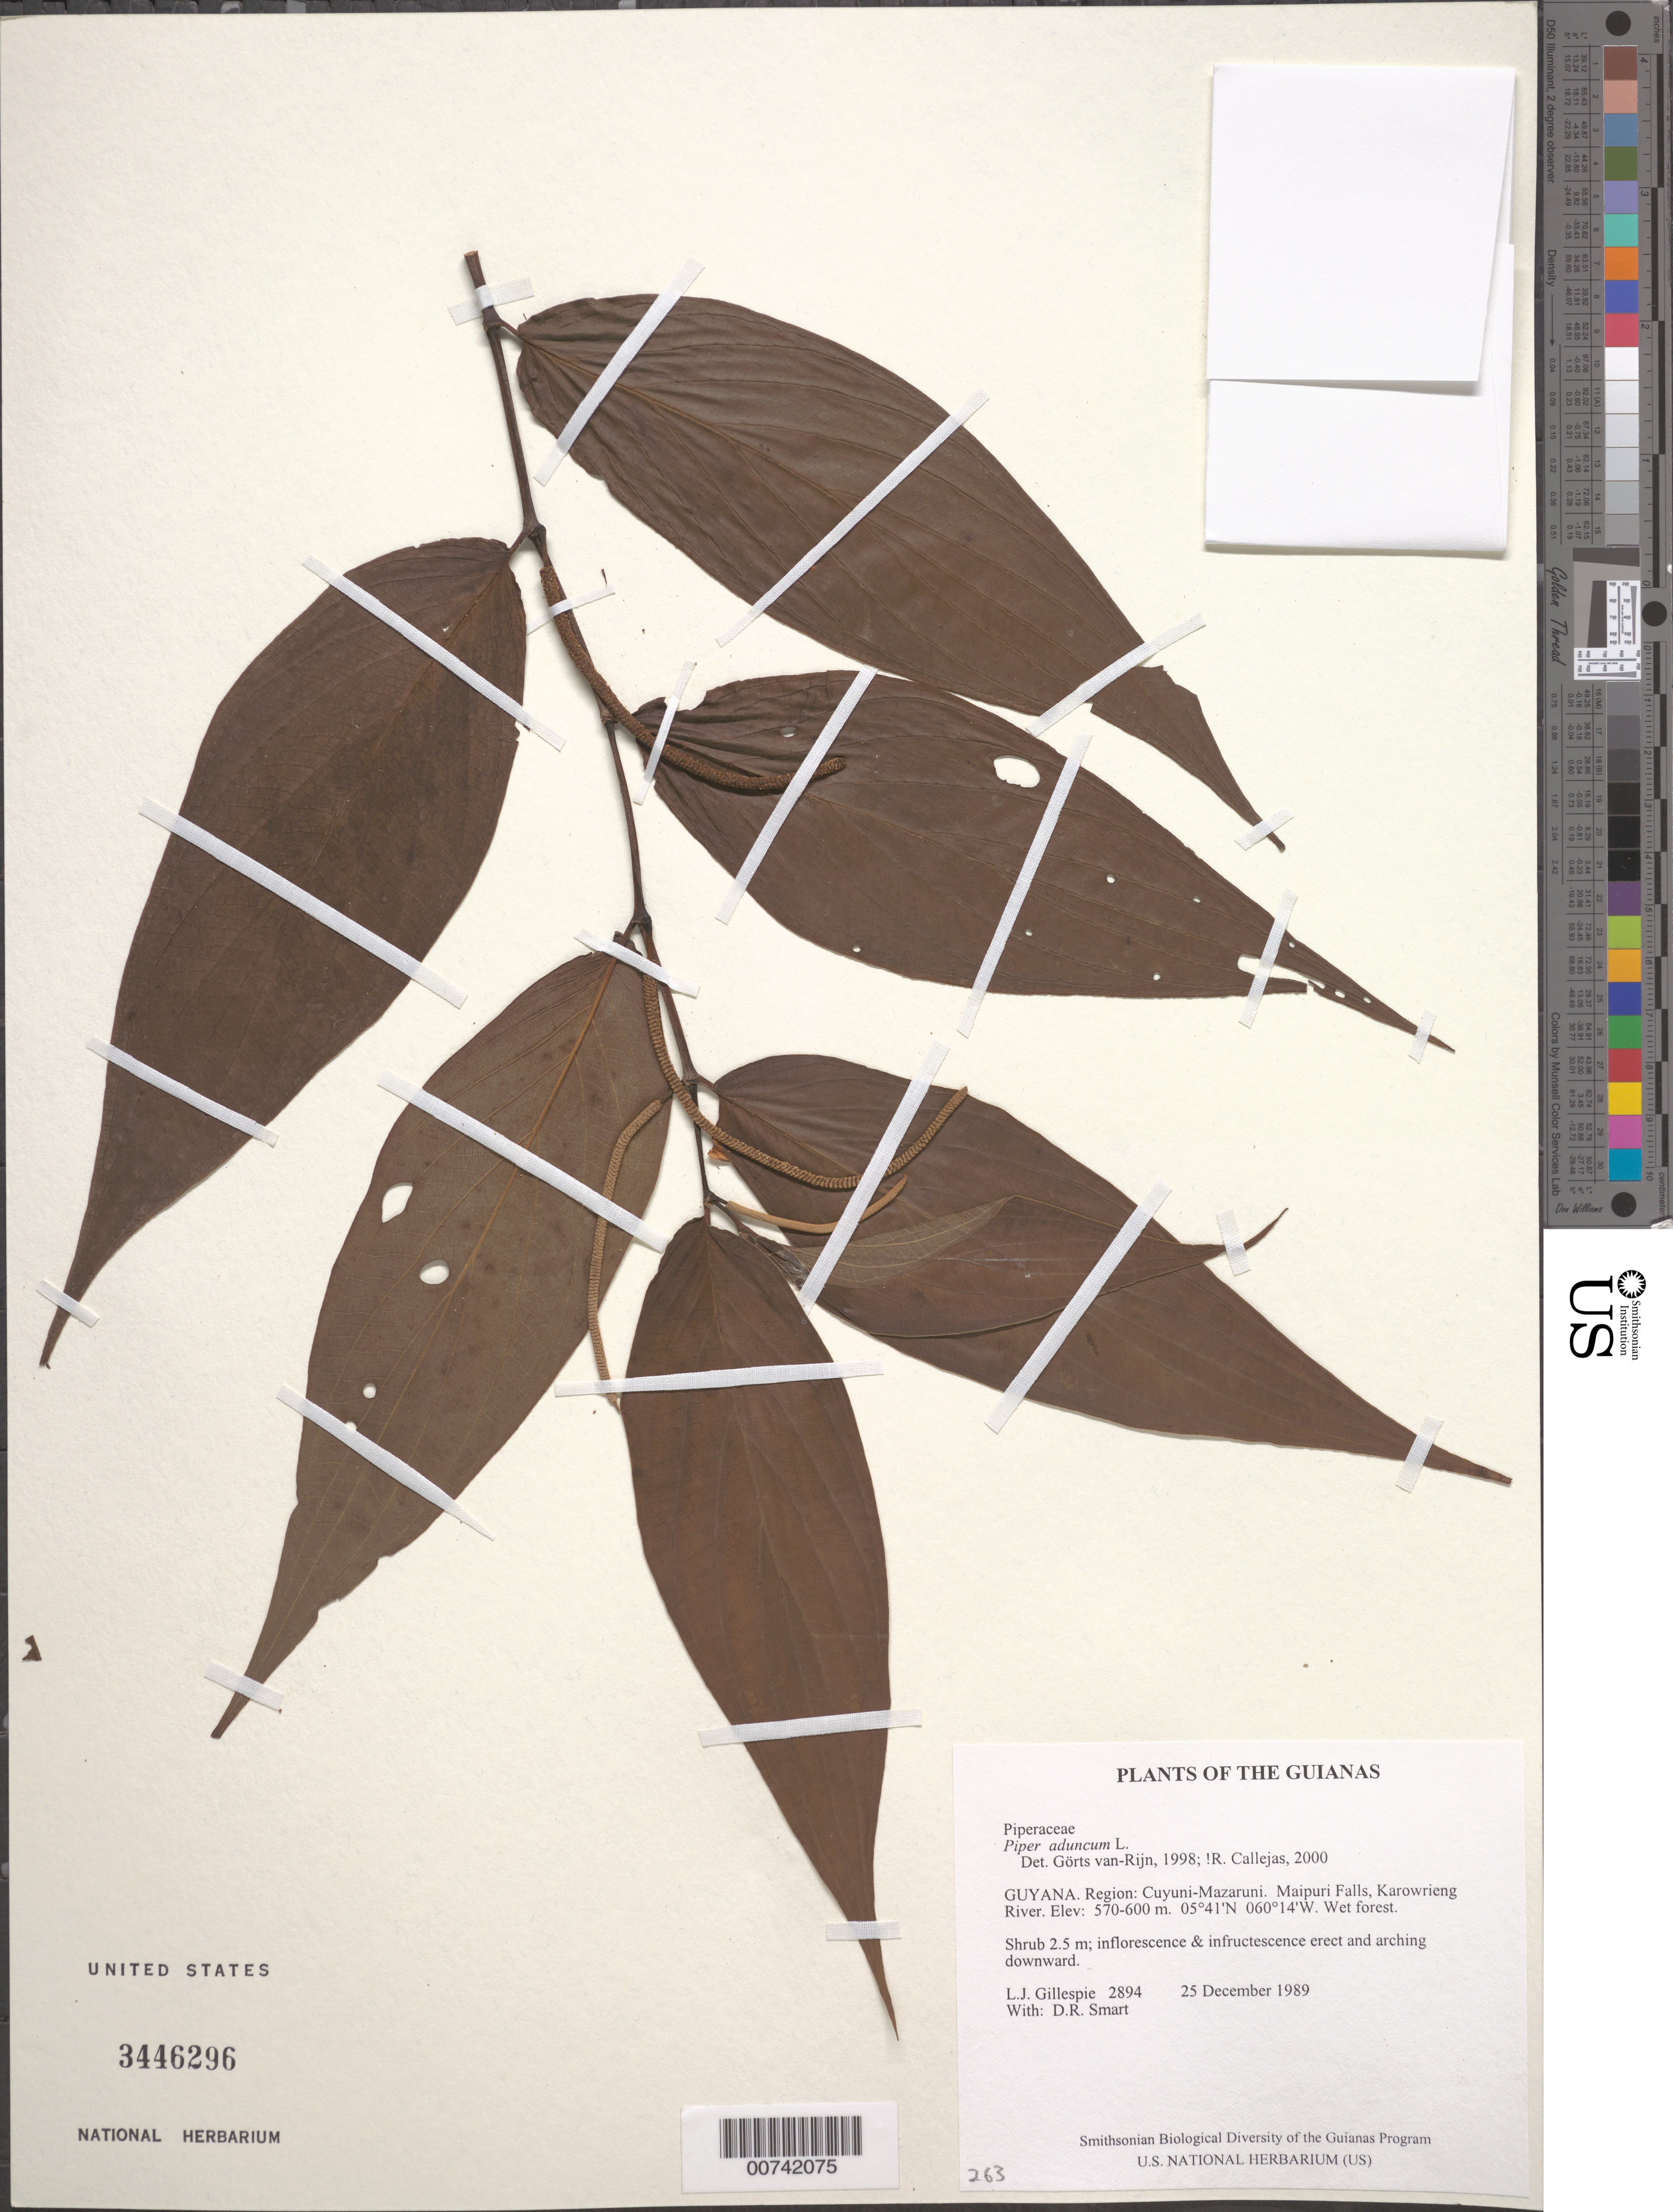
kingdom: Plantae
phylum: Tracheophyta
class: Magnoliopsida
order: Piperales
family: Piperaceae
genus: Piper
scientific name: Piper aduncum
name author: L.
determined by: Callejas, Ricardo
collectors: L. J. Gillespie & D. R. Smart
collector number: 2894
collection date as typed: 25 December 1989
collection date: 1989-12-25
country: Guyana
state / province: Cuyuni-Mazaruni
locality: Maipuri Falls, Karowrieng River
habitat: Wet forest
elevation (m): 570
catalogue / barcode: US 3446296